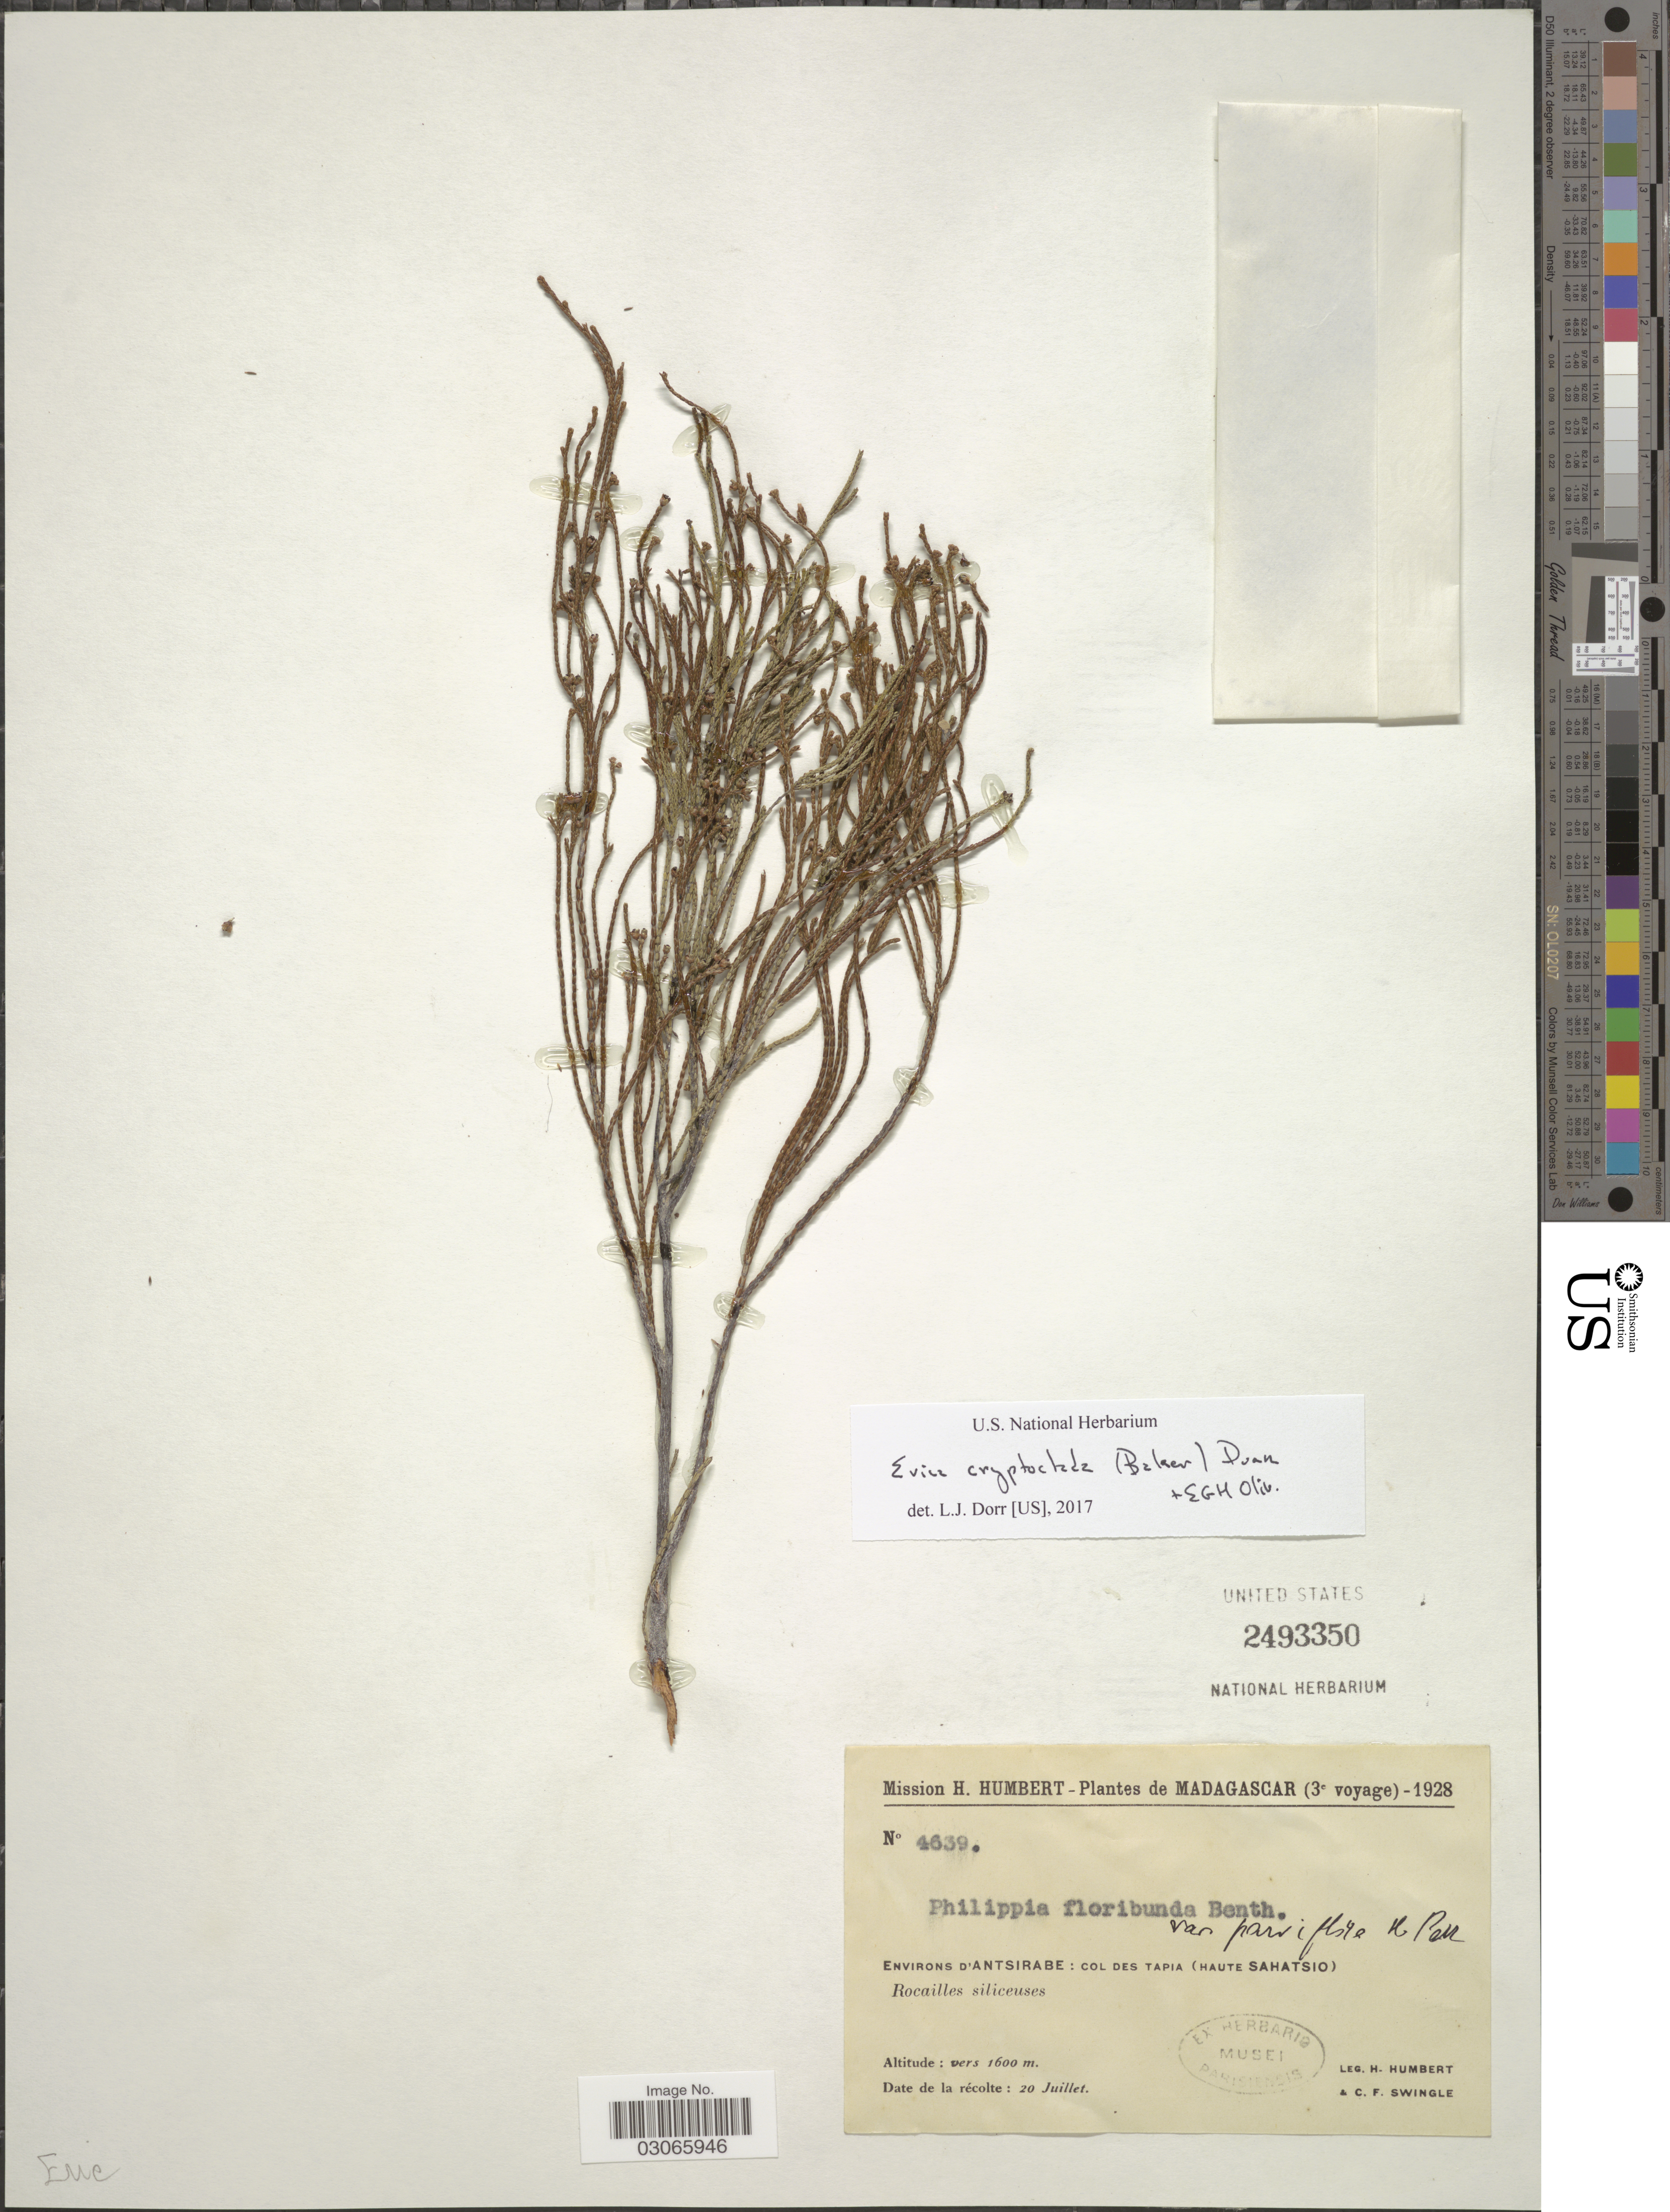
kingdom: Plantae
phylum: Tracheophyta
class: Magnoliopsida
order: Ericales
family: Ericaceae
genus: Erica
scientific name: Erica cryptoclada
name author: (Baker) Dorr & E.G.H. Oliv.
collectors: H. Humbert & C. Swingle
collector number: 4639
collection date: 1928-07-20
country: Madagascar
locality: Environs d'Antsirabe: Col des Tapia (Haute Sahatsio).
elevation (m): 1600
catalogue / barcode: US 2493350